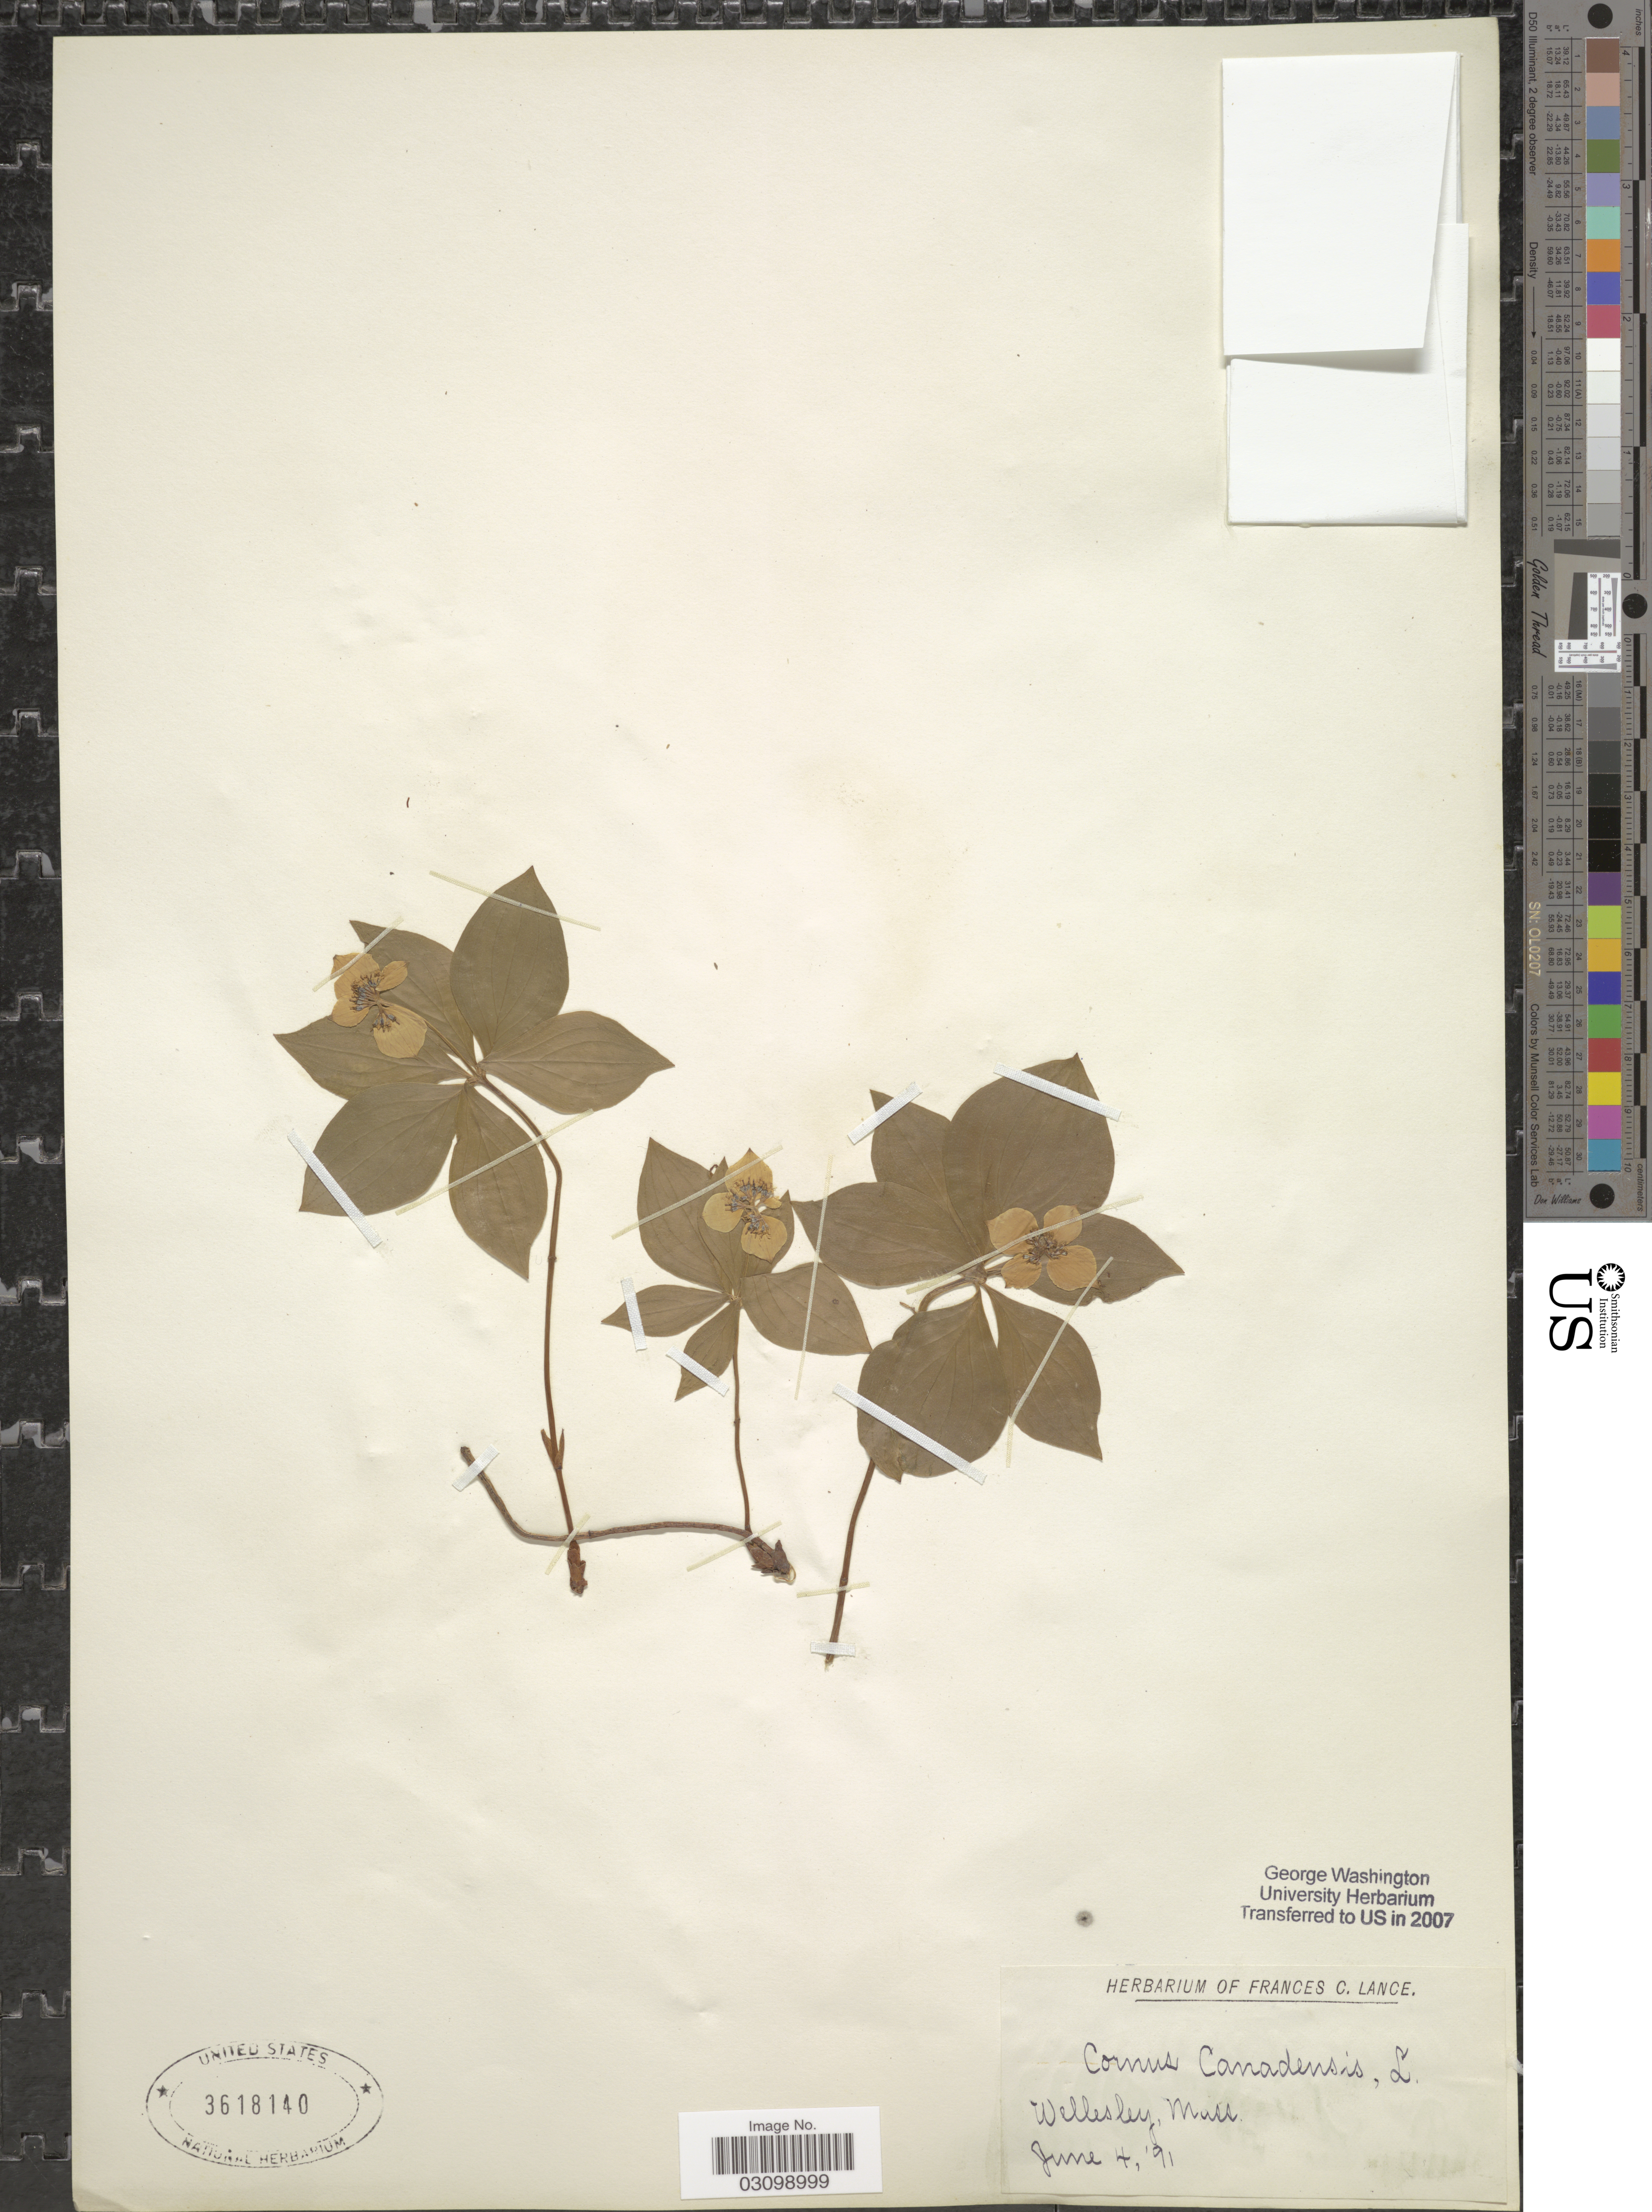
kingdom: Plantae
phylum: Tracheophyta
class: Magnoliopsida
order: Cornales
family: Cornaceae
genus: Cornus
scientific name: Cornus sp.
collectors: ex herb. Frances C. Lance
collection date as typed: Transcribed d/m/y: 4/6/91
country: United States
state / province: Massachusetts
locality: Wellesley.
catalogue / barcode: US 3618140